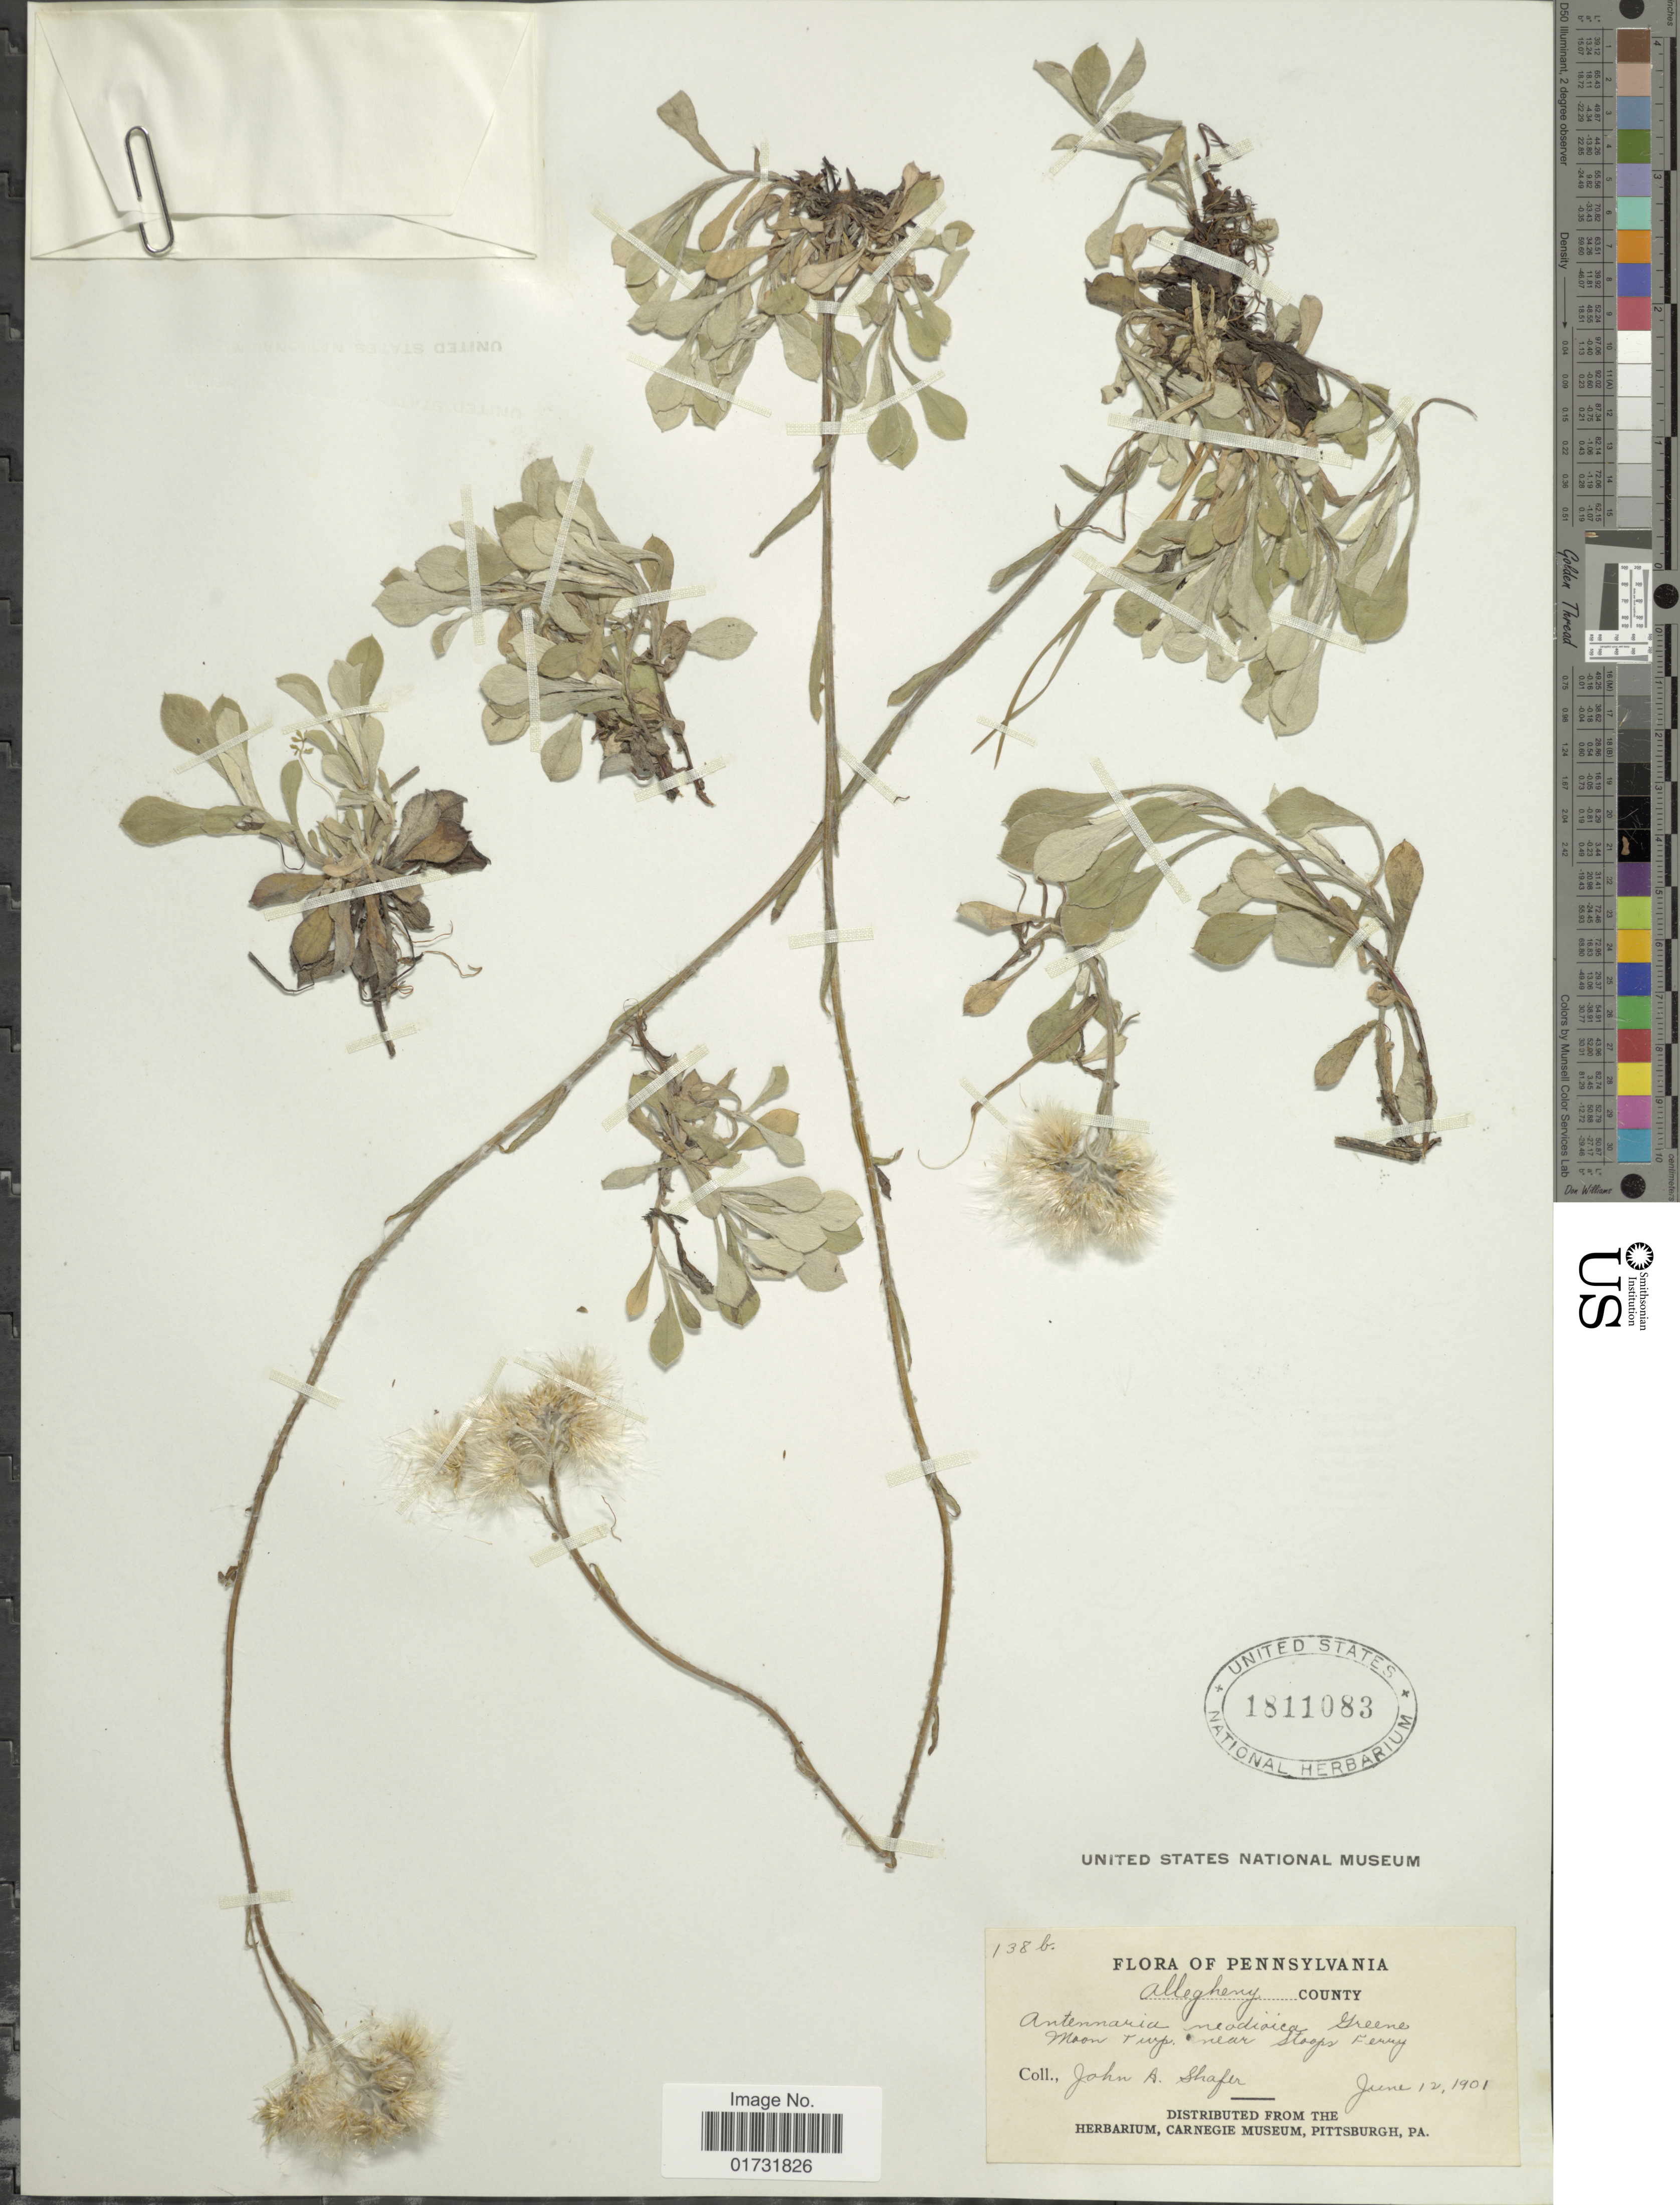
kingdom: Plantae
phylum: Tracheophyta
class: Magnoliopsida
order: Asterales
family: Asteraceae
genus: Antennaria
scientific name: Antennaria neodioica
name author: Greene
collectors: J. A. Shafer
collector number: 138b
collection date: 1901-06-12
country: United States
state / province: Pennsylvania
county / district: Allegheny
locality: Allegheny County. Moon Twp. near Stoops Ferry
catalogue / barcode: US 1811083